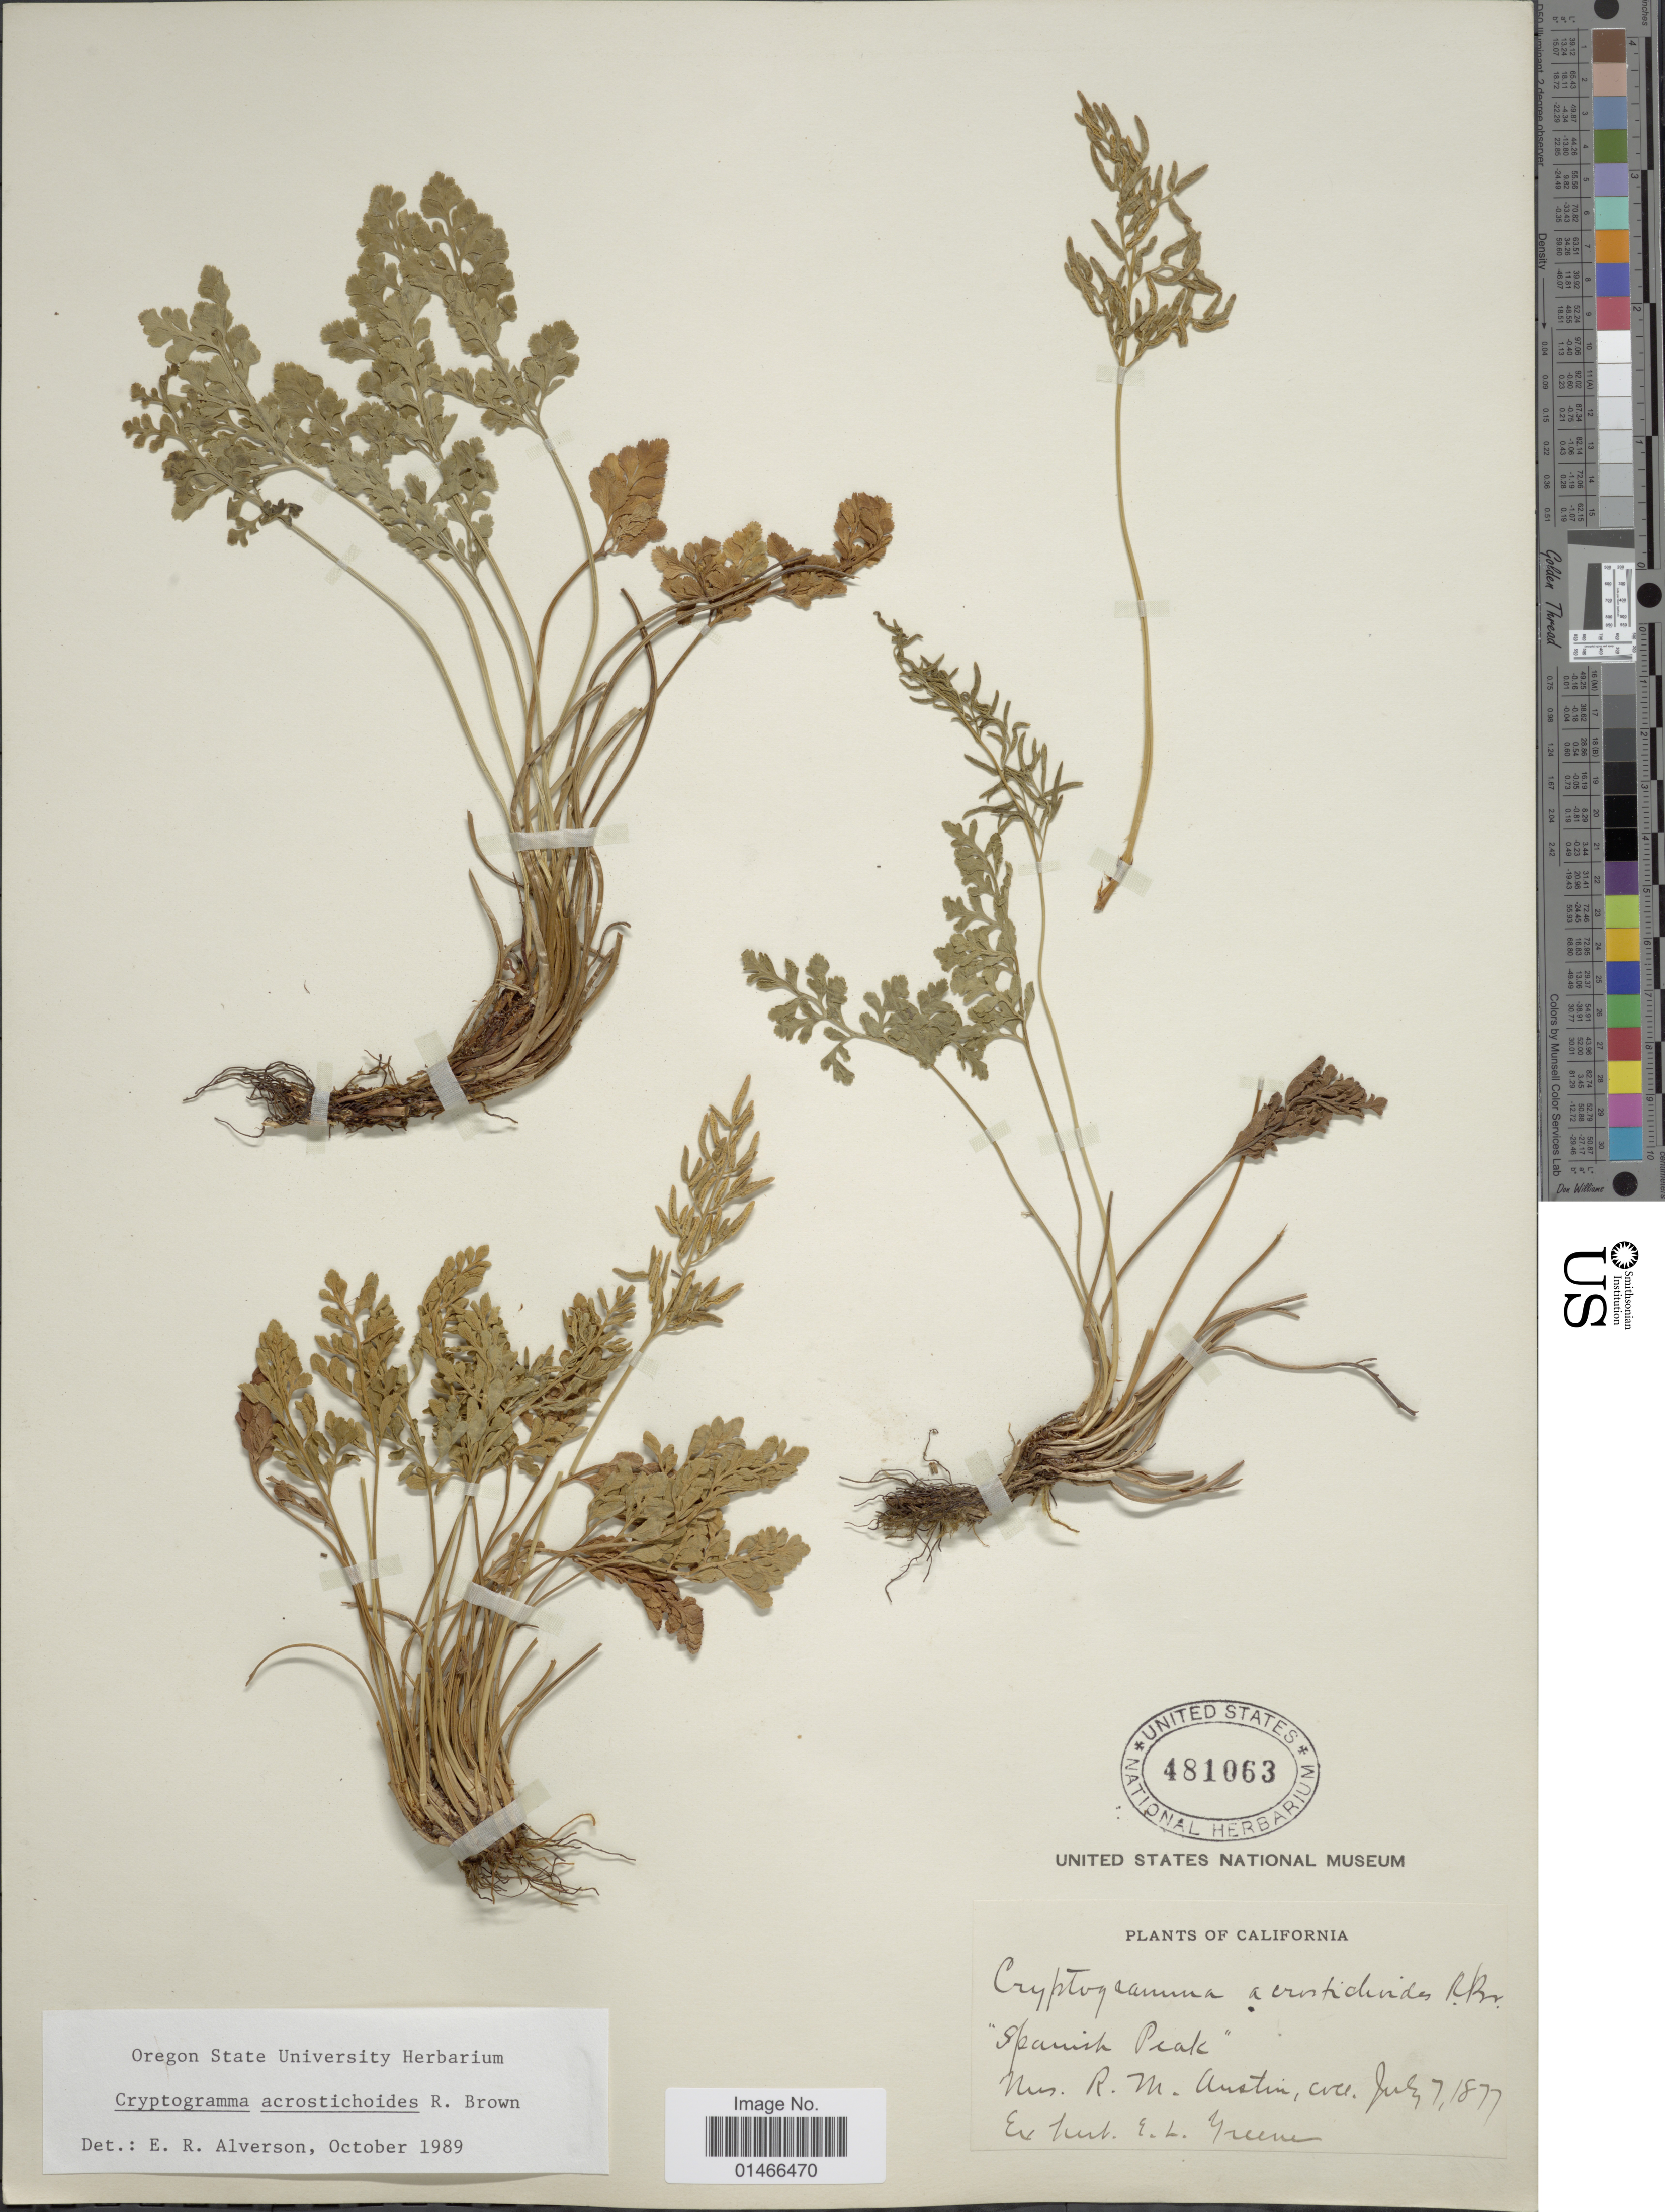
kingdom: Plantae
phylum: Tracheophyta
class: Polypodiopsida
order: Polypodiales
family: Pteridaceae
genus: Cryptogramma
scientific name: Cryptogramma acrostichoides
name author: R. Br.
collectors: R. Austin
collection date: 1877-07-07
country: United States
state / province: California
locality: Spanish Peak.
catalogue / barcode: US 481063